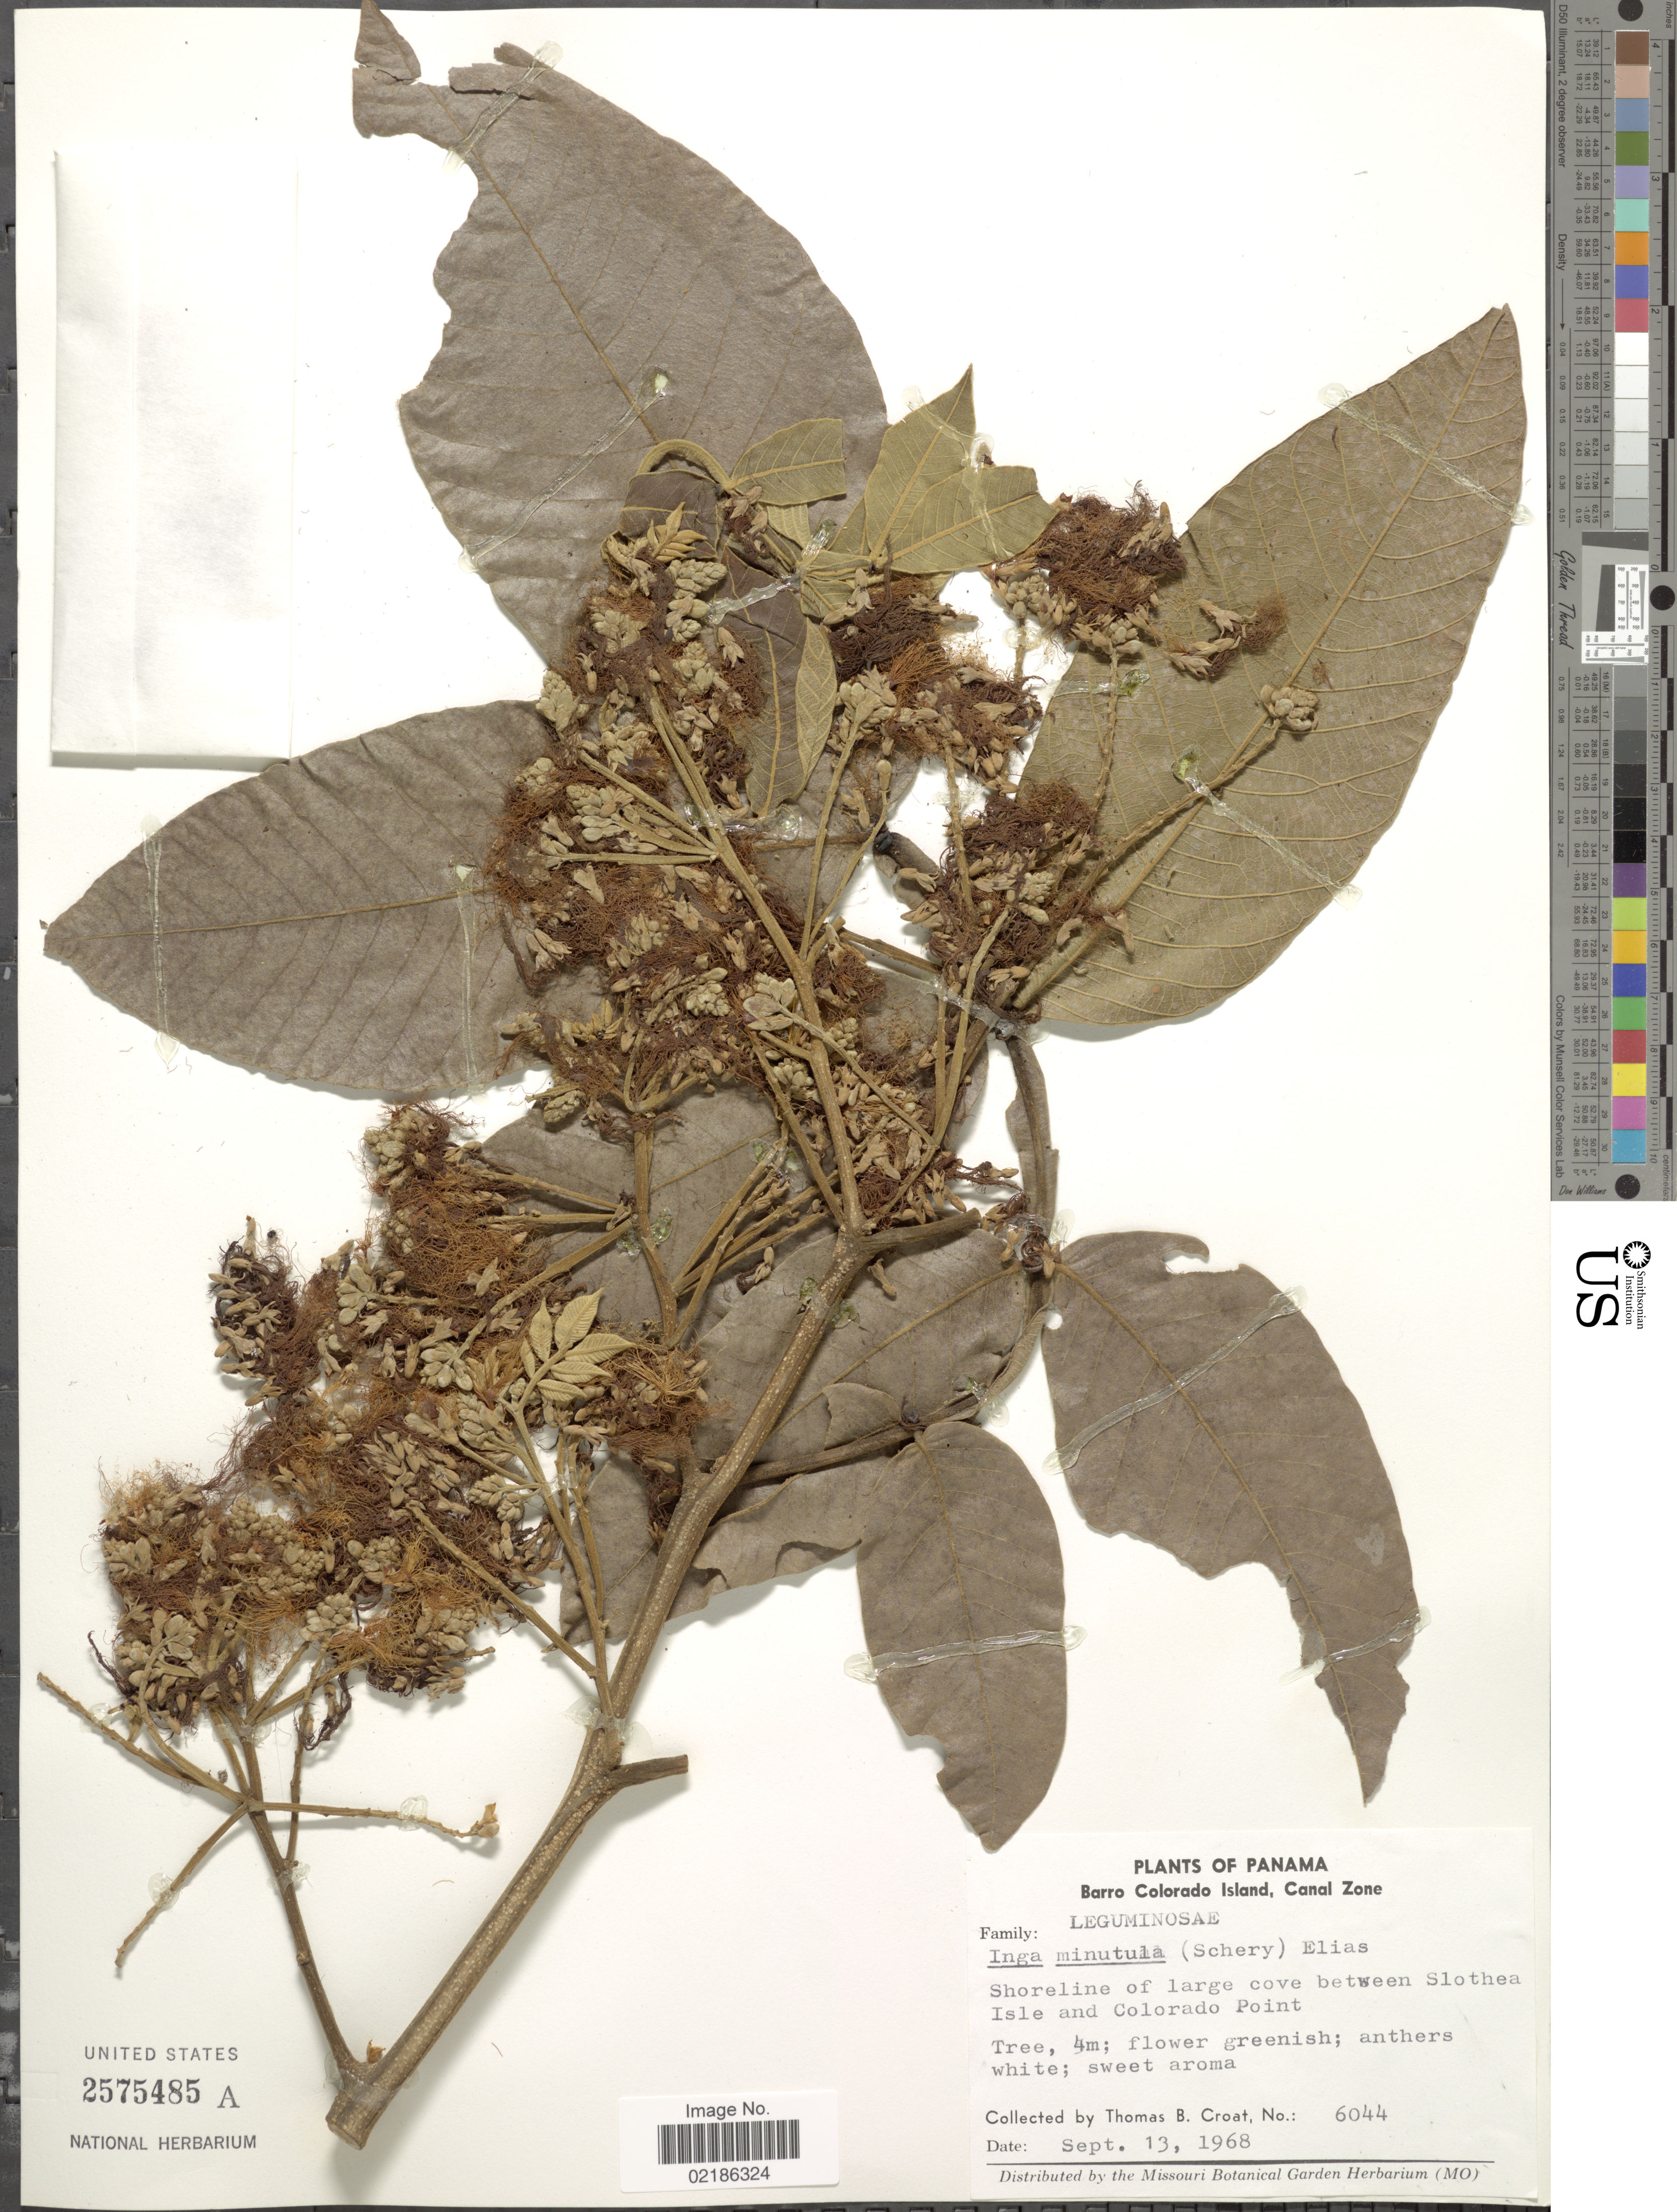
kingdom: Plantae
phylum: Tracheophyta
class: Magnoliopsida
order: Fabales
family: Fabaceae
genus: Inga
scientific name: Inga minutula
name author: (Schery) T.S. Elias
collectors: T. B. Croat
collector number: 6044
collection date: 1968-09-13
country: Panama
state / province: Panamá Oeste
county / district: Canal Zone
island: Barro Colorado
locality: Barro Colorado Island, Canal Zone, between Slothea Isle and Colorado Point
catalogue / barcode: US 2575485A